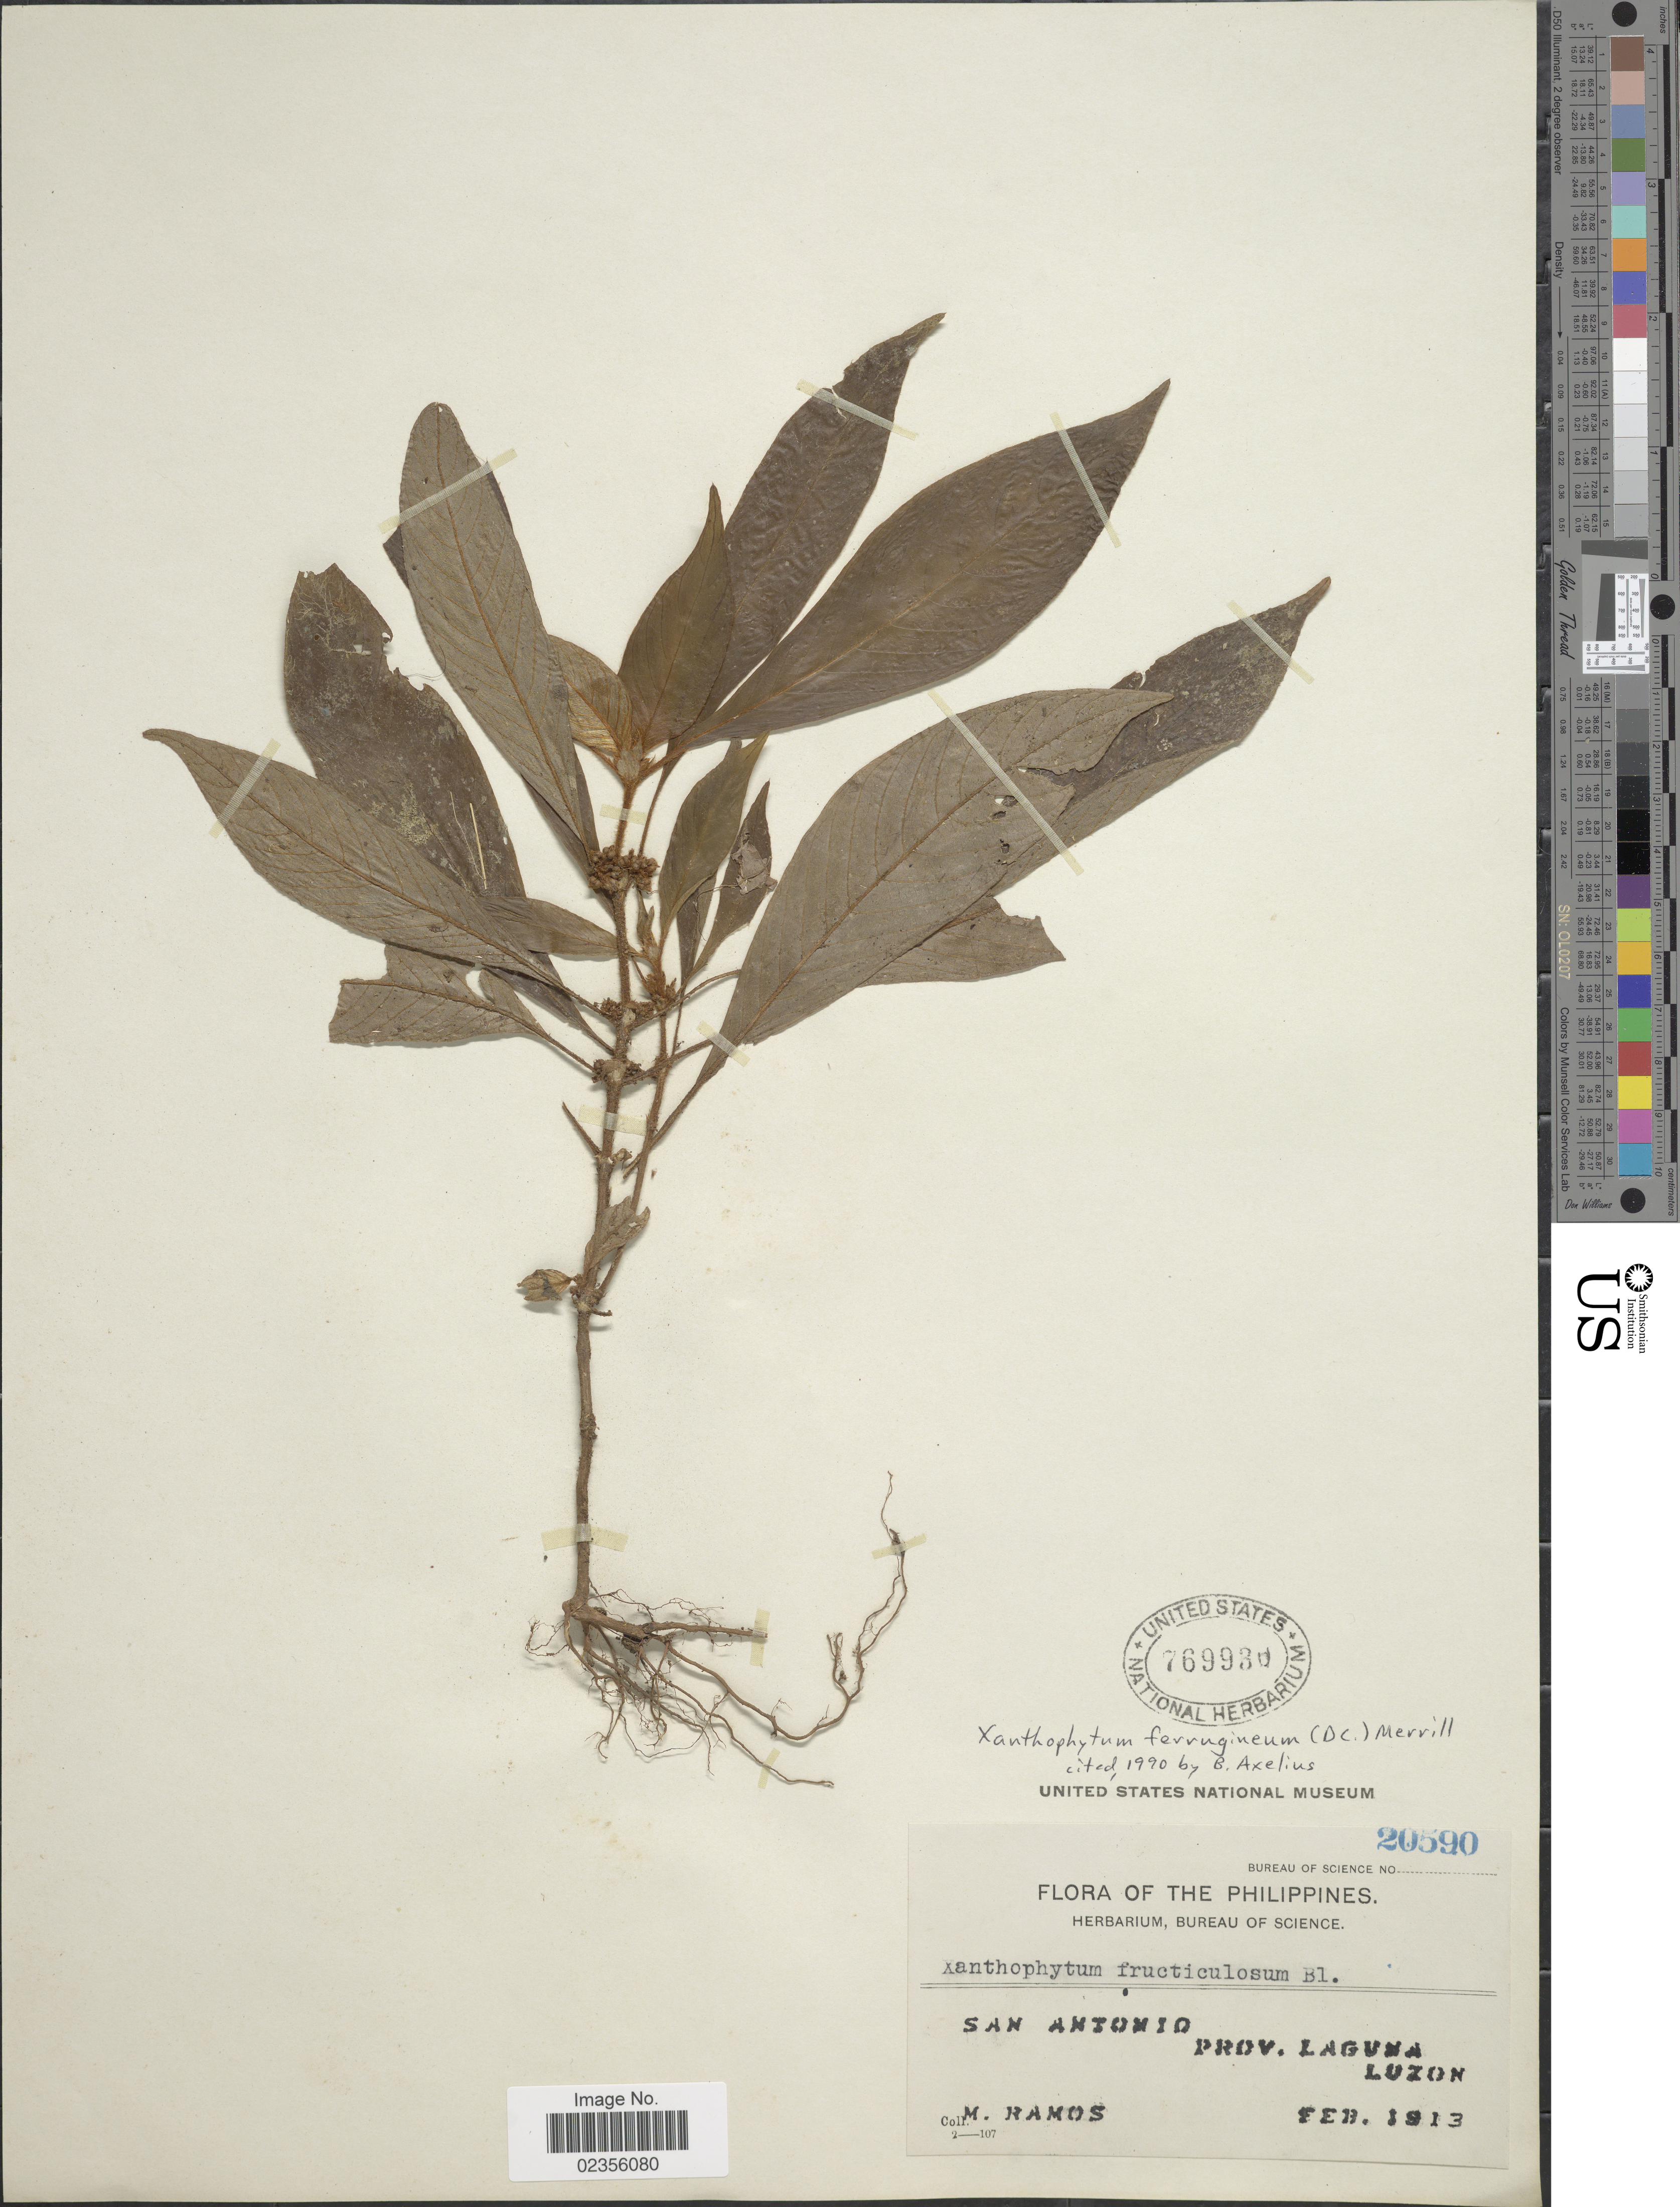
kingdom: Plantae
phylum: Tracheophyta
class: Magnoliopsida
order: Gentianales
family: Rubiaceae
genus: Xanthophytum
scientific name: Xanthophytum ferrugineum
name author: (DC.) Merr.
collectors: M. Ramos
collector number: Bureau of Science20590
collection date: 1913-02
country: Philippines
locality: San Antonio. Prov. Laguna. Luzon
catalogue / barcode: US 769930